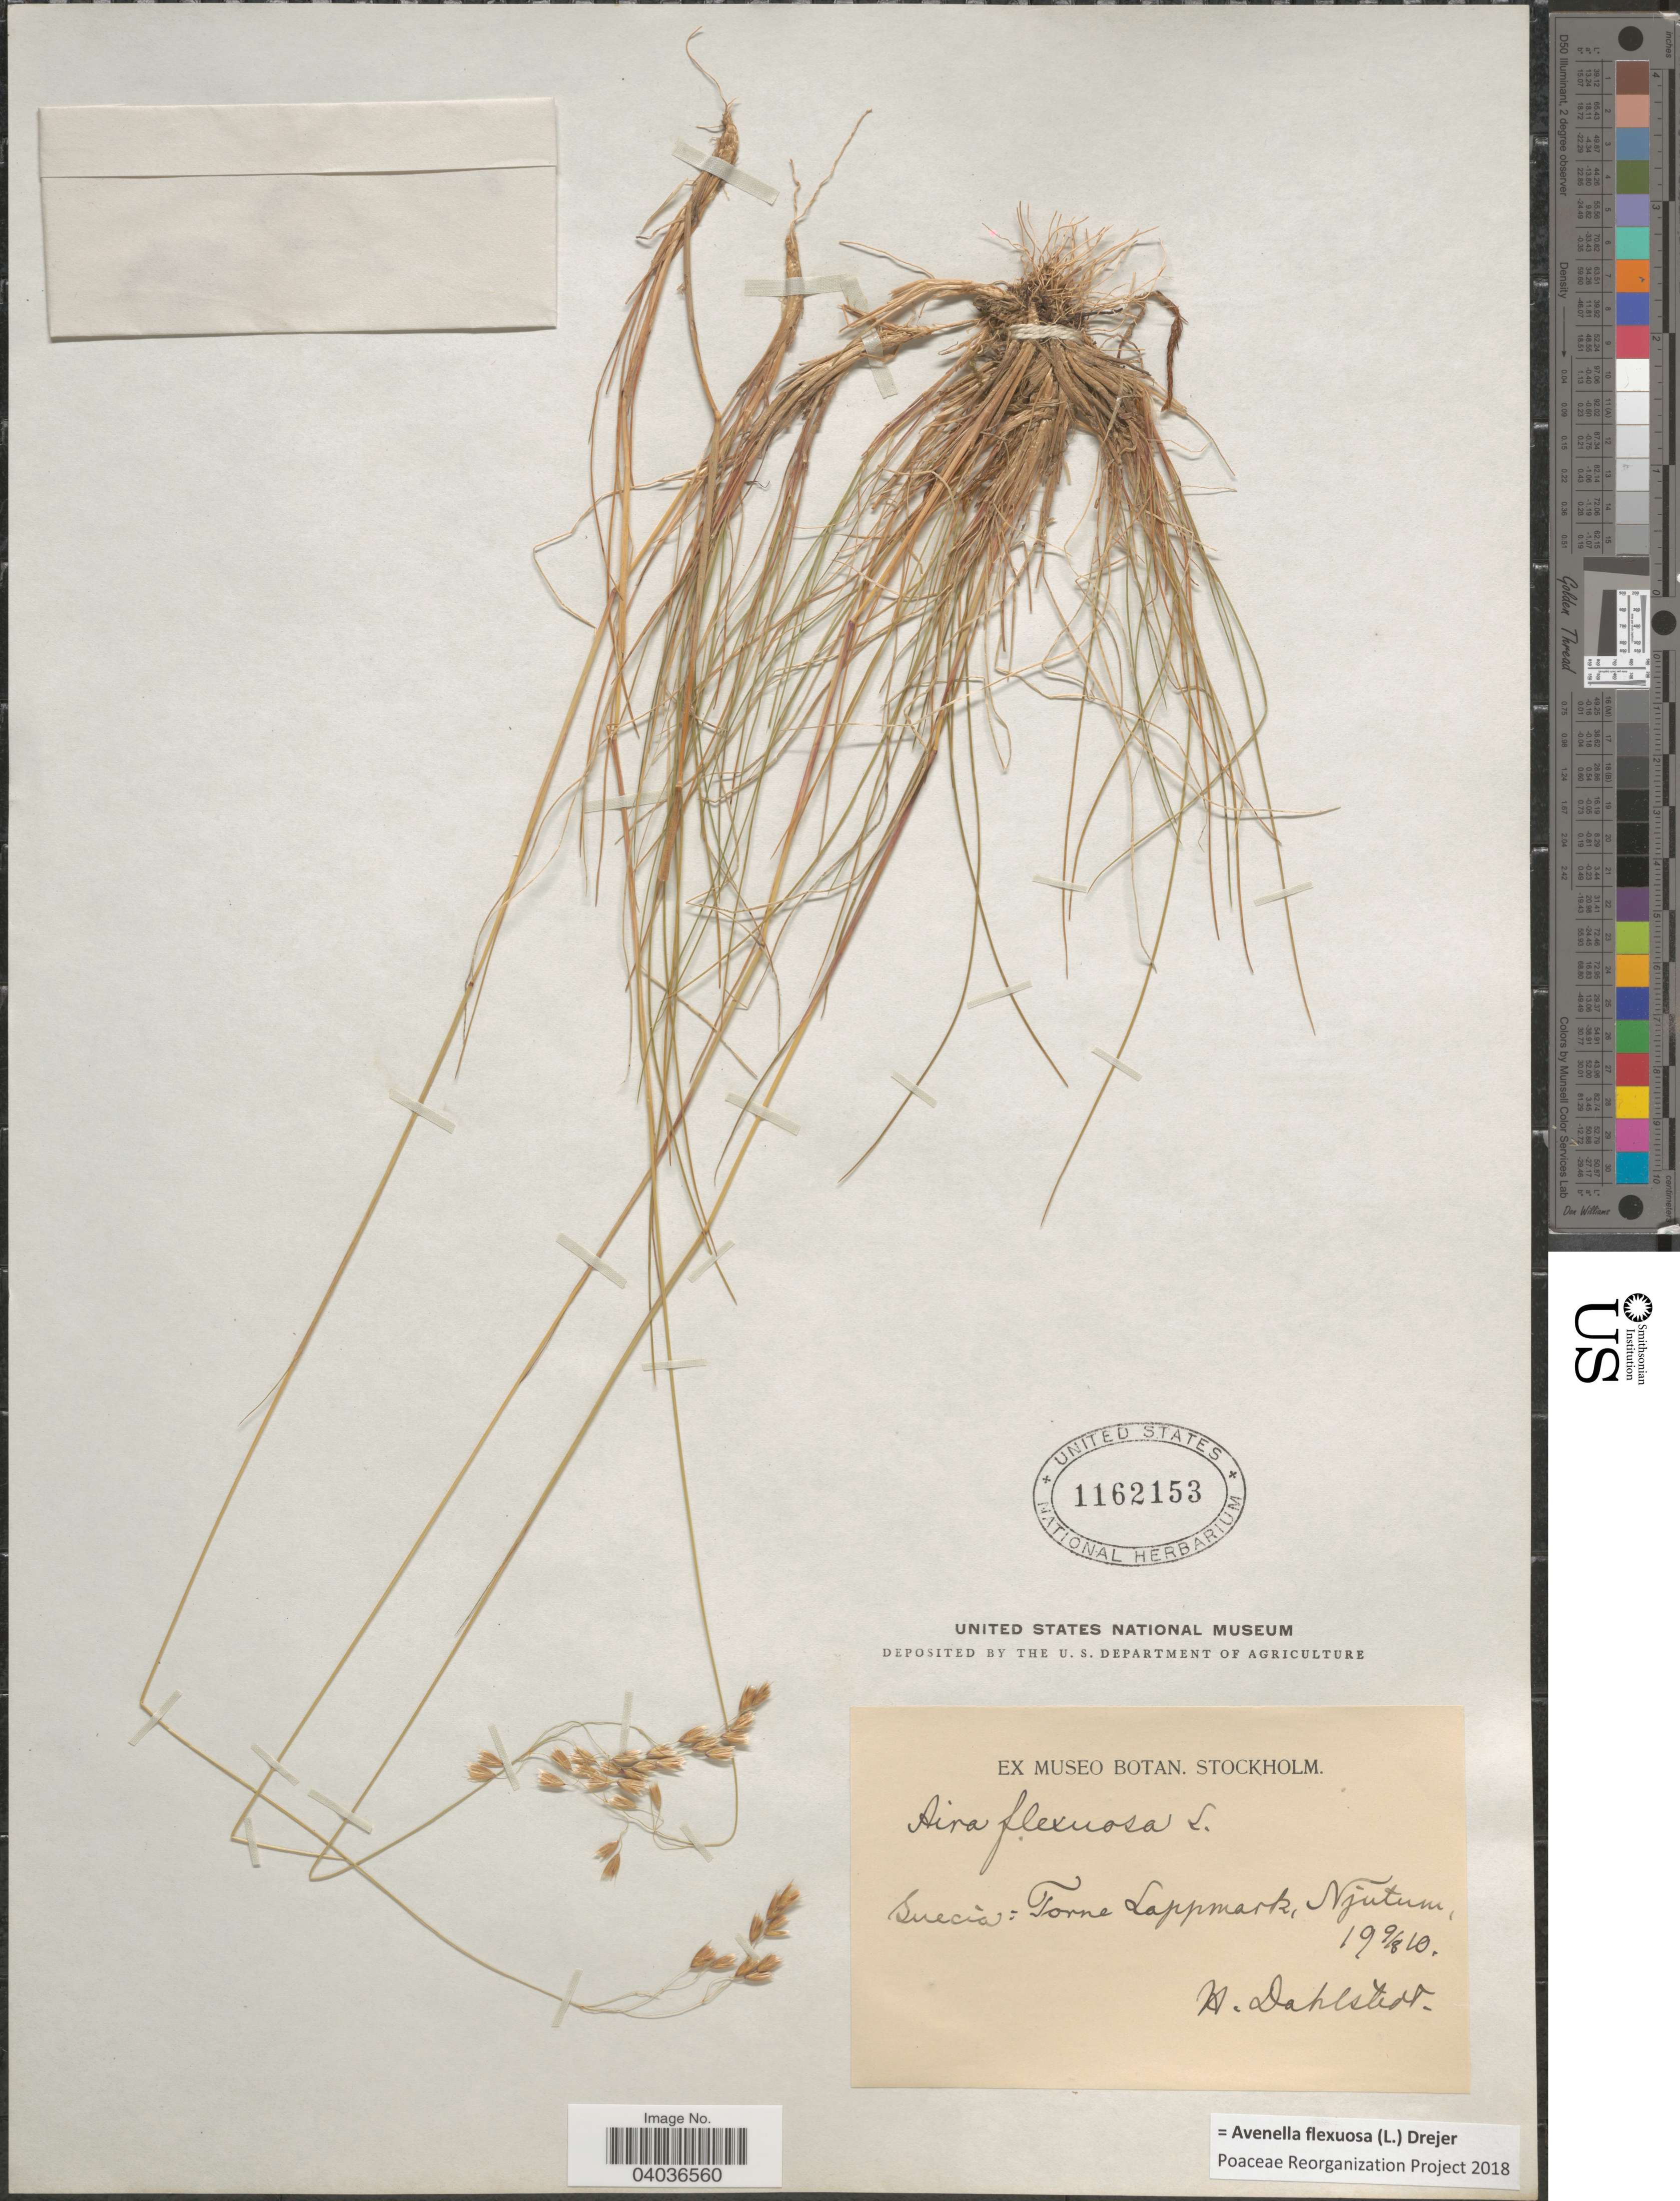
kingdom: Plantae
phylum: Tracheophyta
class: Liliopsida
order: Poales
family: Poaceae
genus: Avenella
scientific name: Avenella flexuosa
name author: (L.) Drejer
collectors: H. G. Dahlstedt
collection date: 1910-08-09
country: Sweden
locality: Suecia: Torne Lappmark, Njutum.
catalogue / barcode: US 1162153